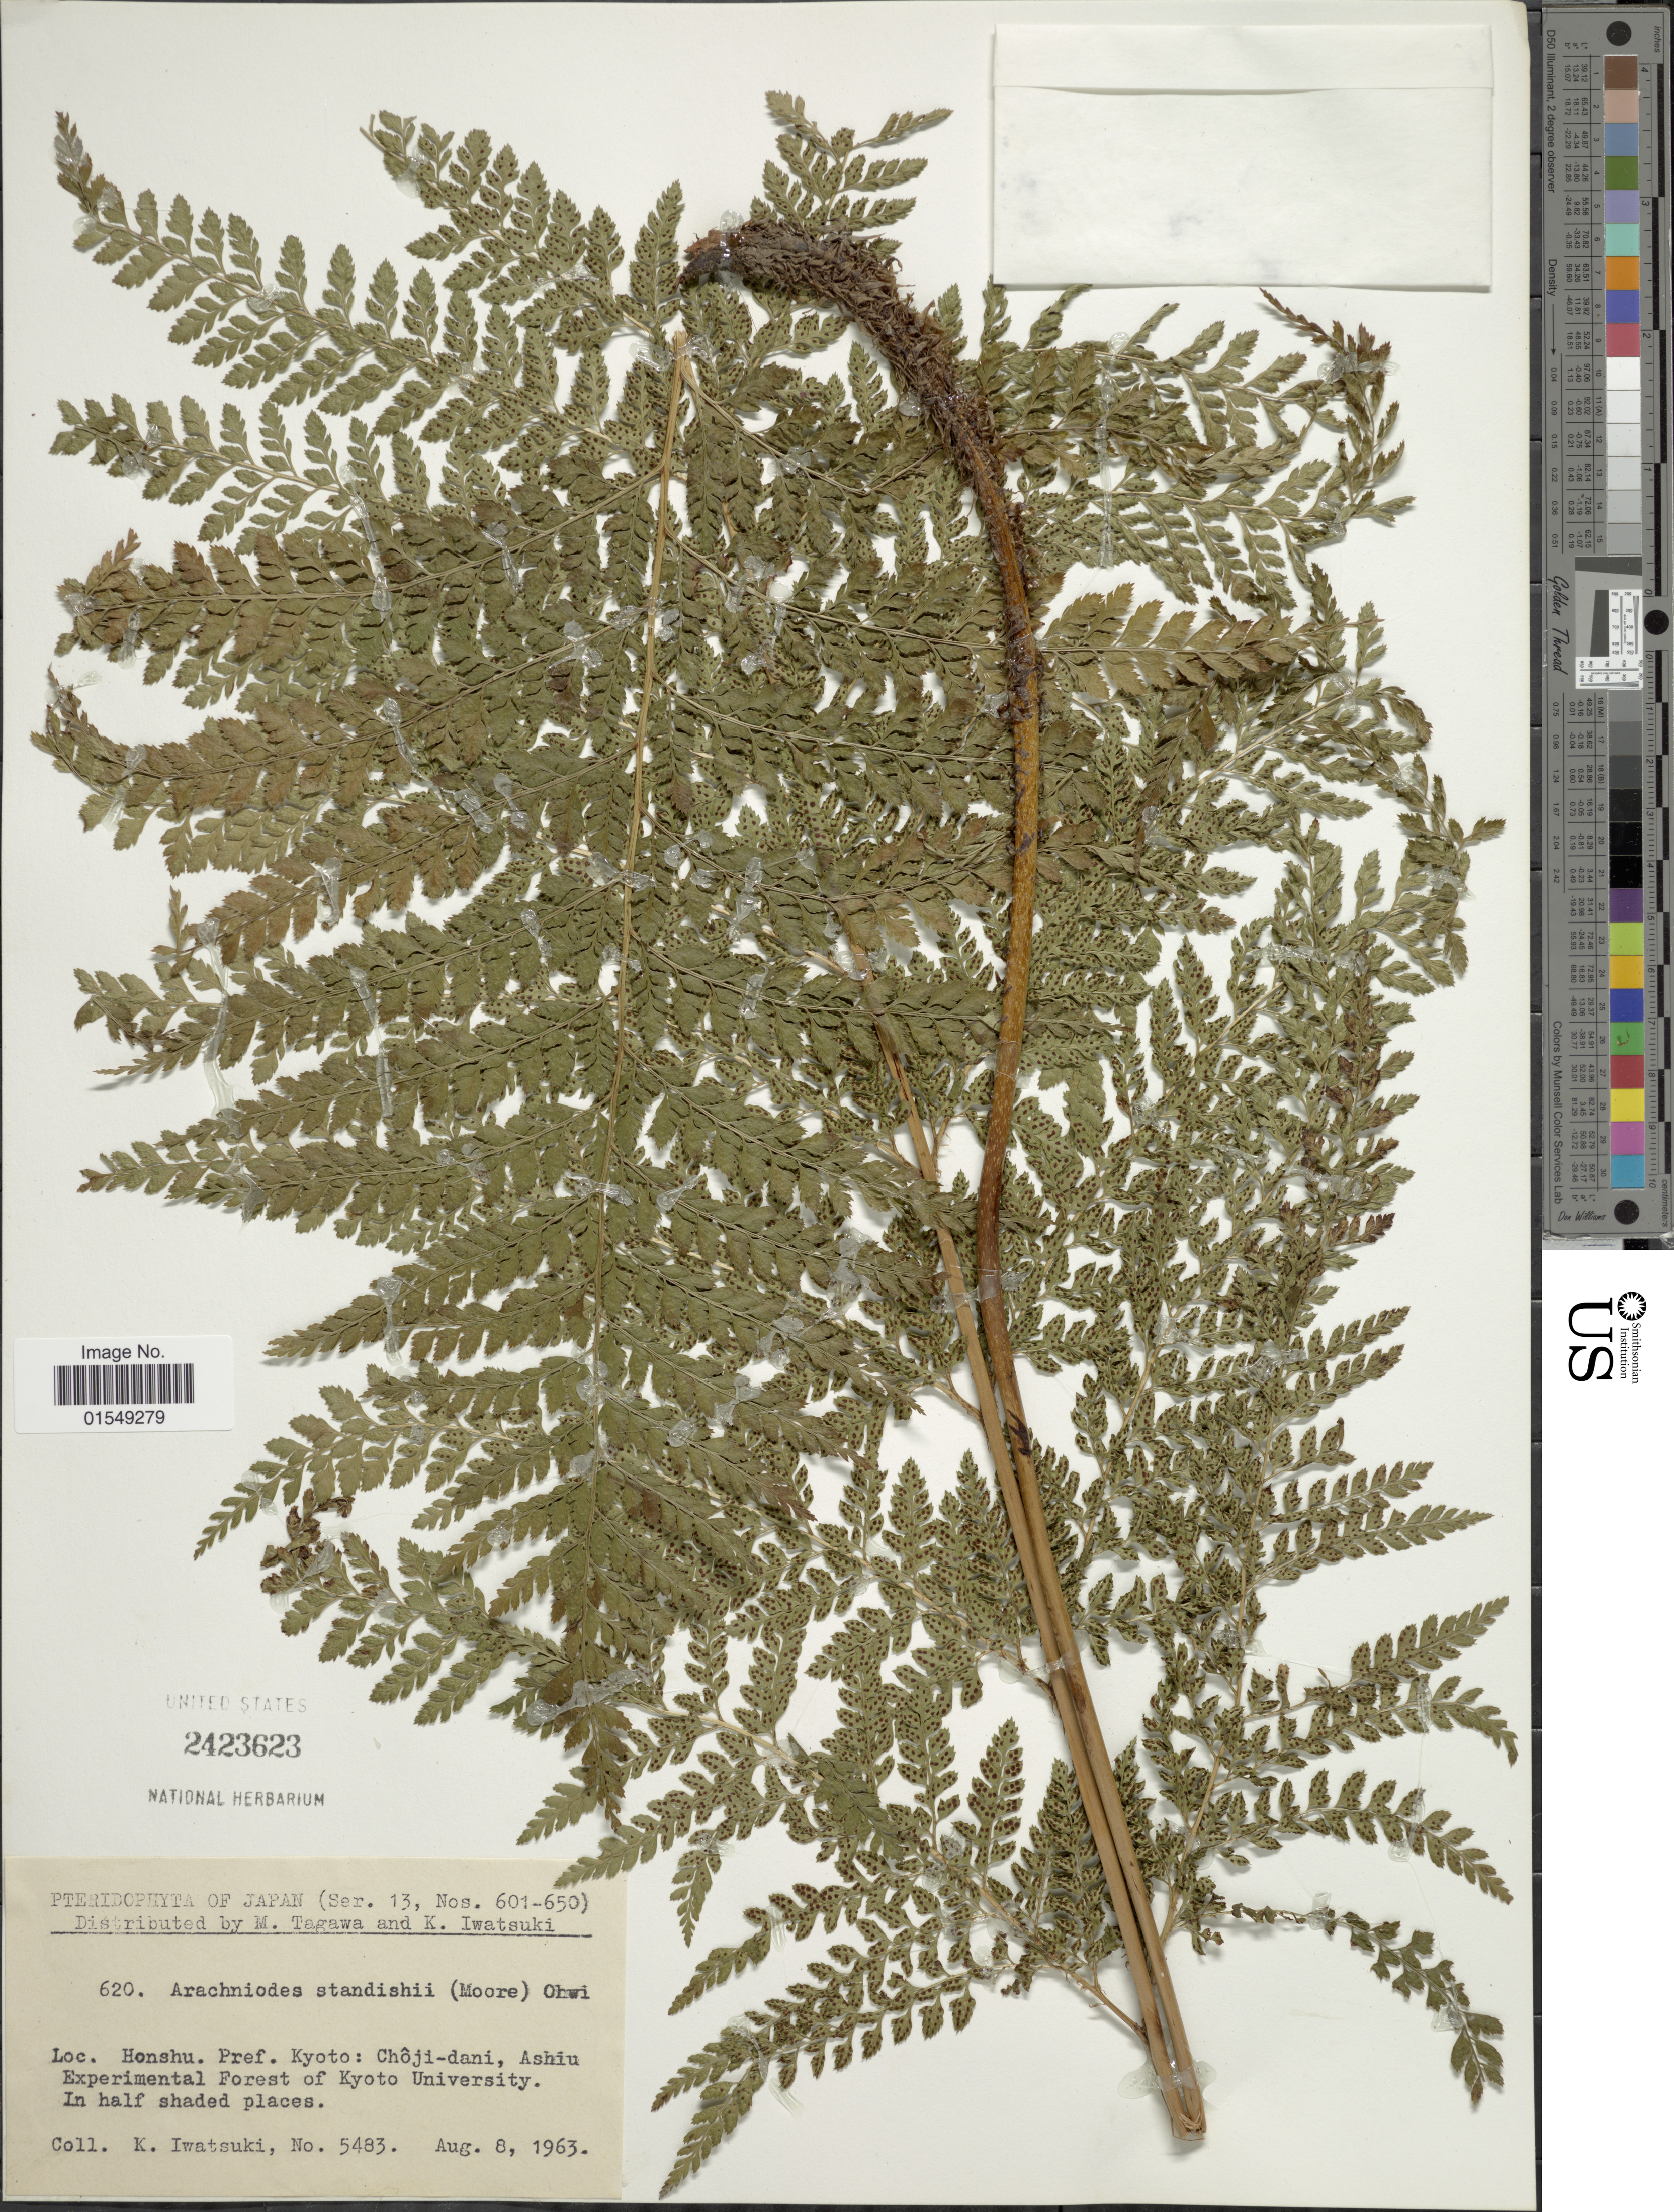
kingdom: Plantae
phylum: Tracheophyta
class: Polypodiopsida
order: Polypodiales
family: Dryopteridaceae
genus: Arachniodes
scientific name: Arachniodes standishii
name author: (T. Moore) Ohwi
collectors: K. Iwatsuki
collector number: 5483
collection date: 1963-08-08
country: Japan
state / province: Kyoto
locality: Honshu. Pref. Kyoto: Choji-dani, Ashiu Experimental Forest of Kyoto University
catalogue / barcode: US 2423623